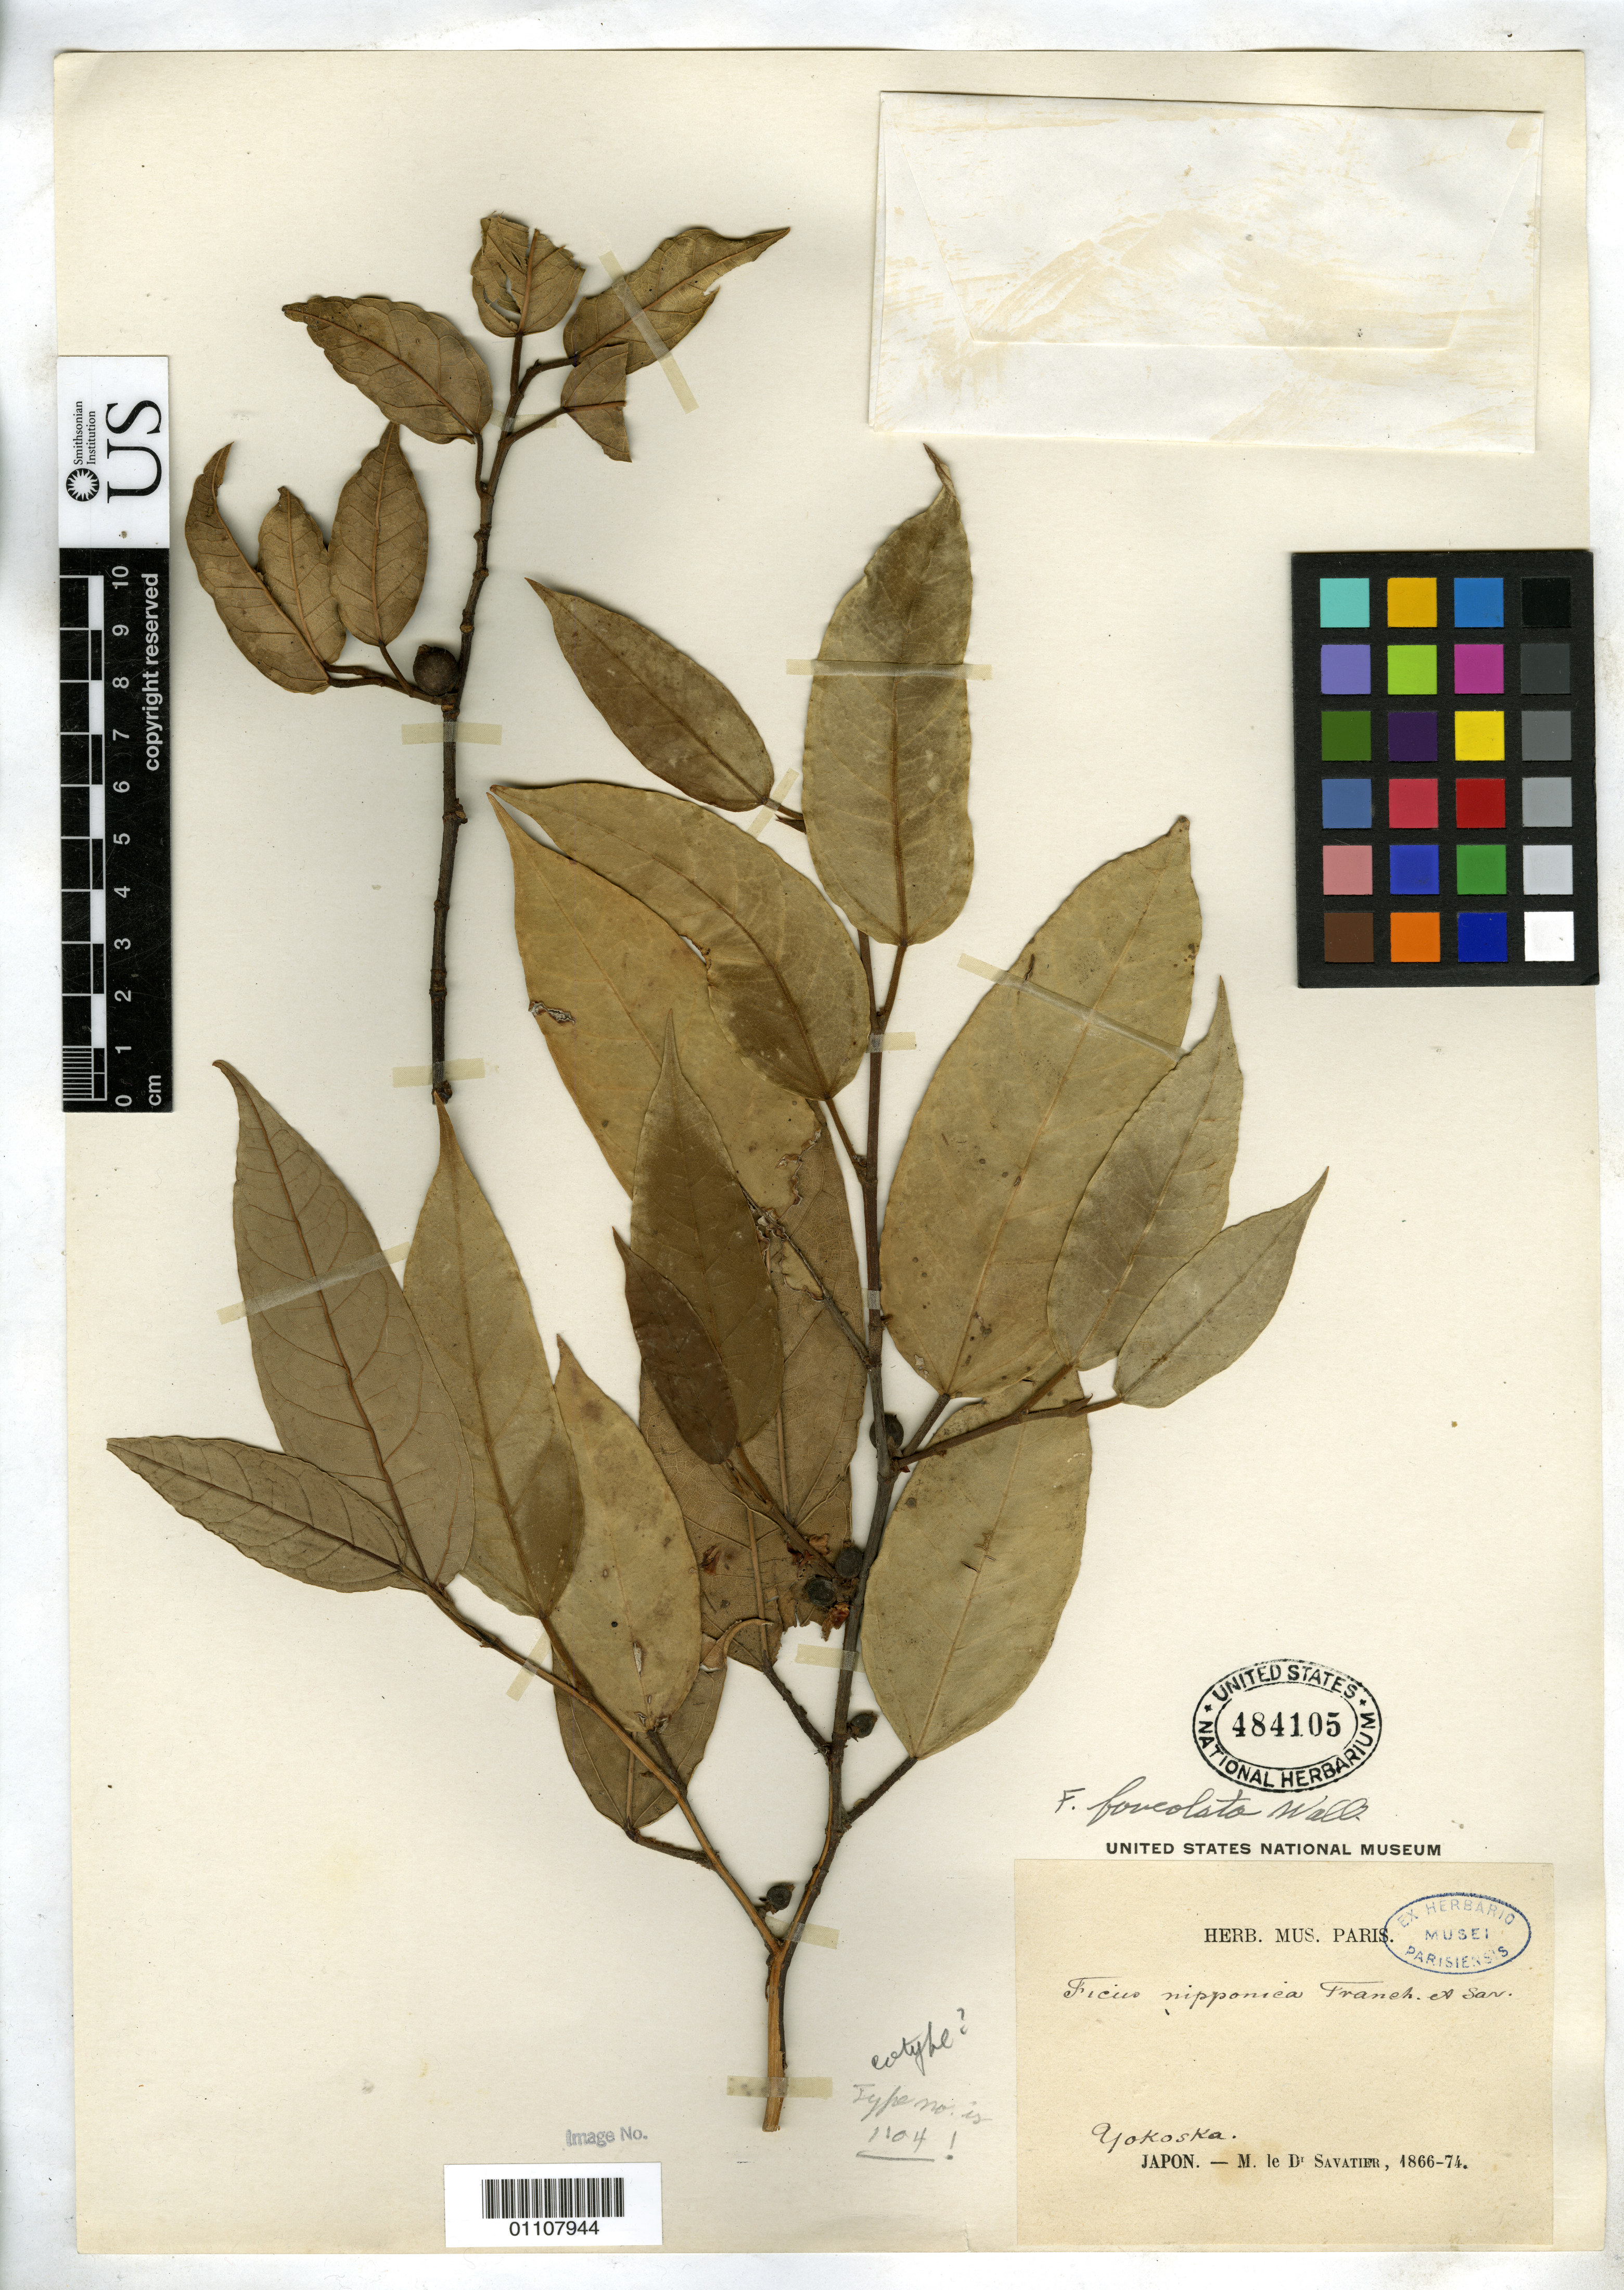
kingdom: Plantae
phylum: Tracheophyta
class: Magnoliopsida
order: Rosales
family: Moraceae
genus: Ficus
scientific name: Ficus nipponica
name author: Franch. & Sav.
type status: Possible Type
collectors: P. Savatier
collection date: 1866/1874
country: Japan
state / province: Kanagawa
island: Honshu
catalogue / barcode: US 484105